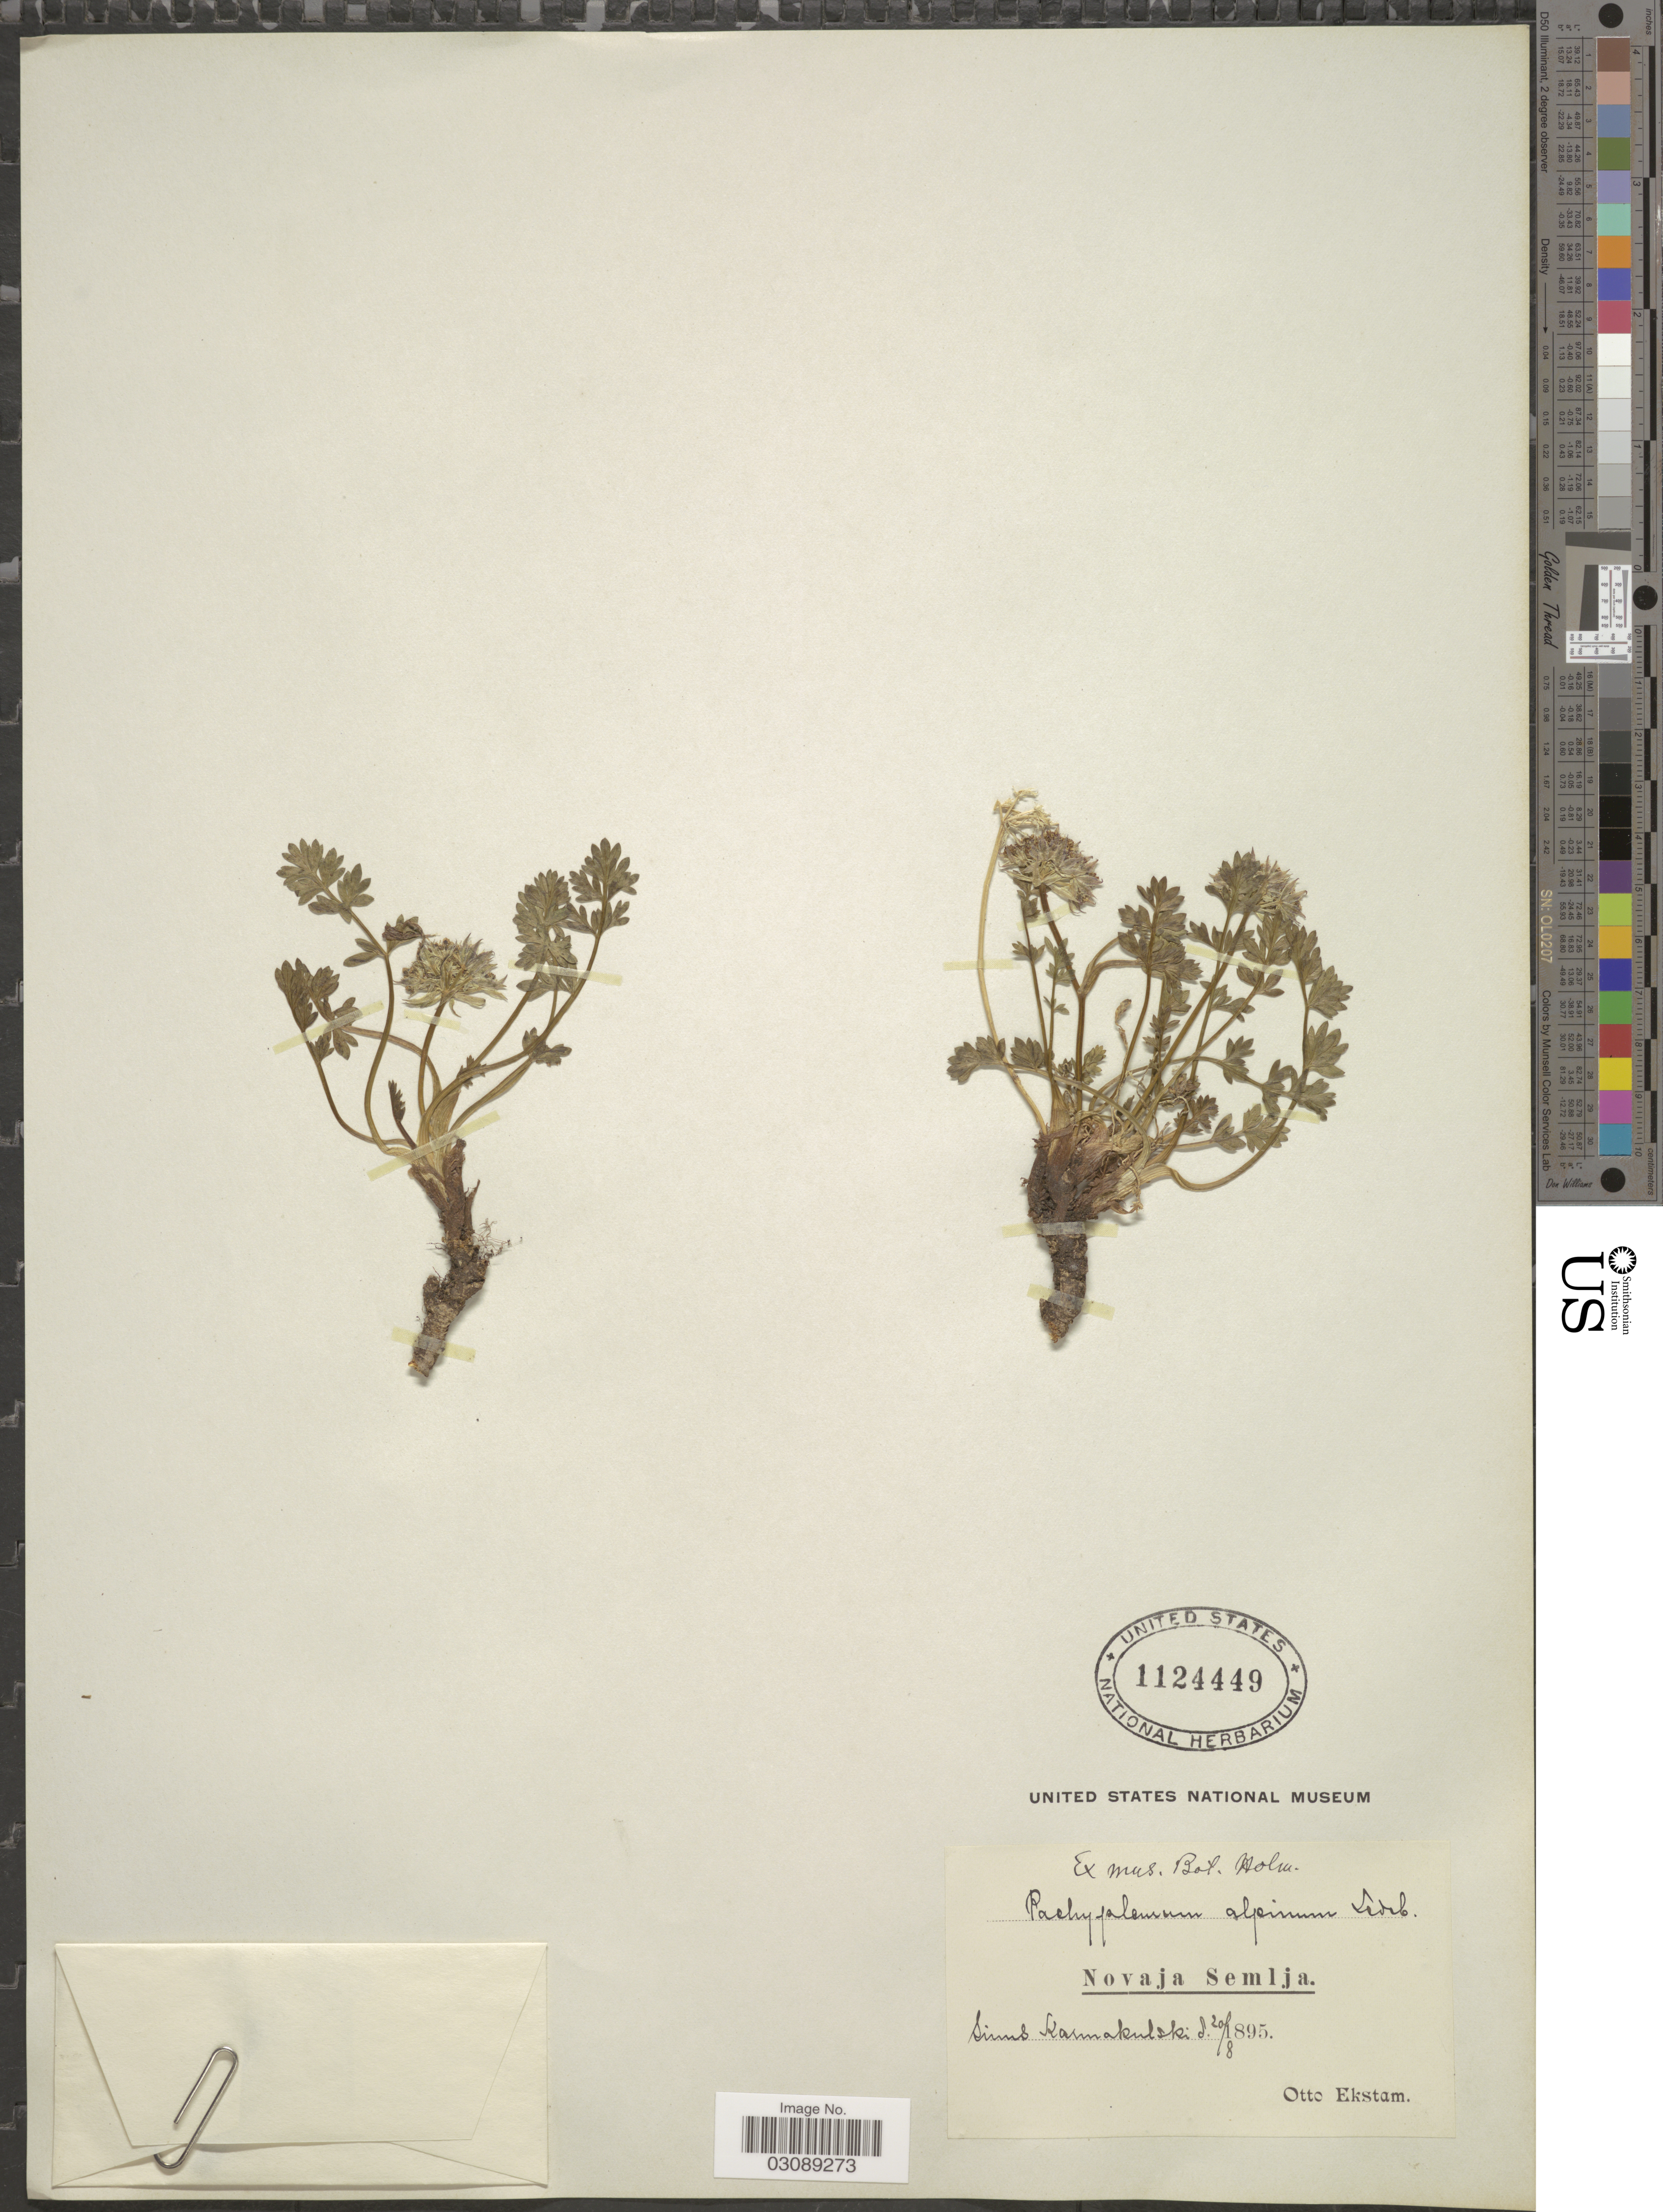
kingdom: Plantae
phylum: Tracheophyta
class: Magnoliopsida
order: Apiales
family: Apiaceae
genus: Pachypleurum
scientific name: Pachypleurum alpinum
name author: Ledeb.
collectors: O. Ekstam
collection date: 1895-08-20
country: Russian Federation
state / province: Arkhangelsk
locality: Novaja Semlja. Sinus Karmakulski.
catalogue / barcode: US 1124449